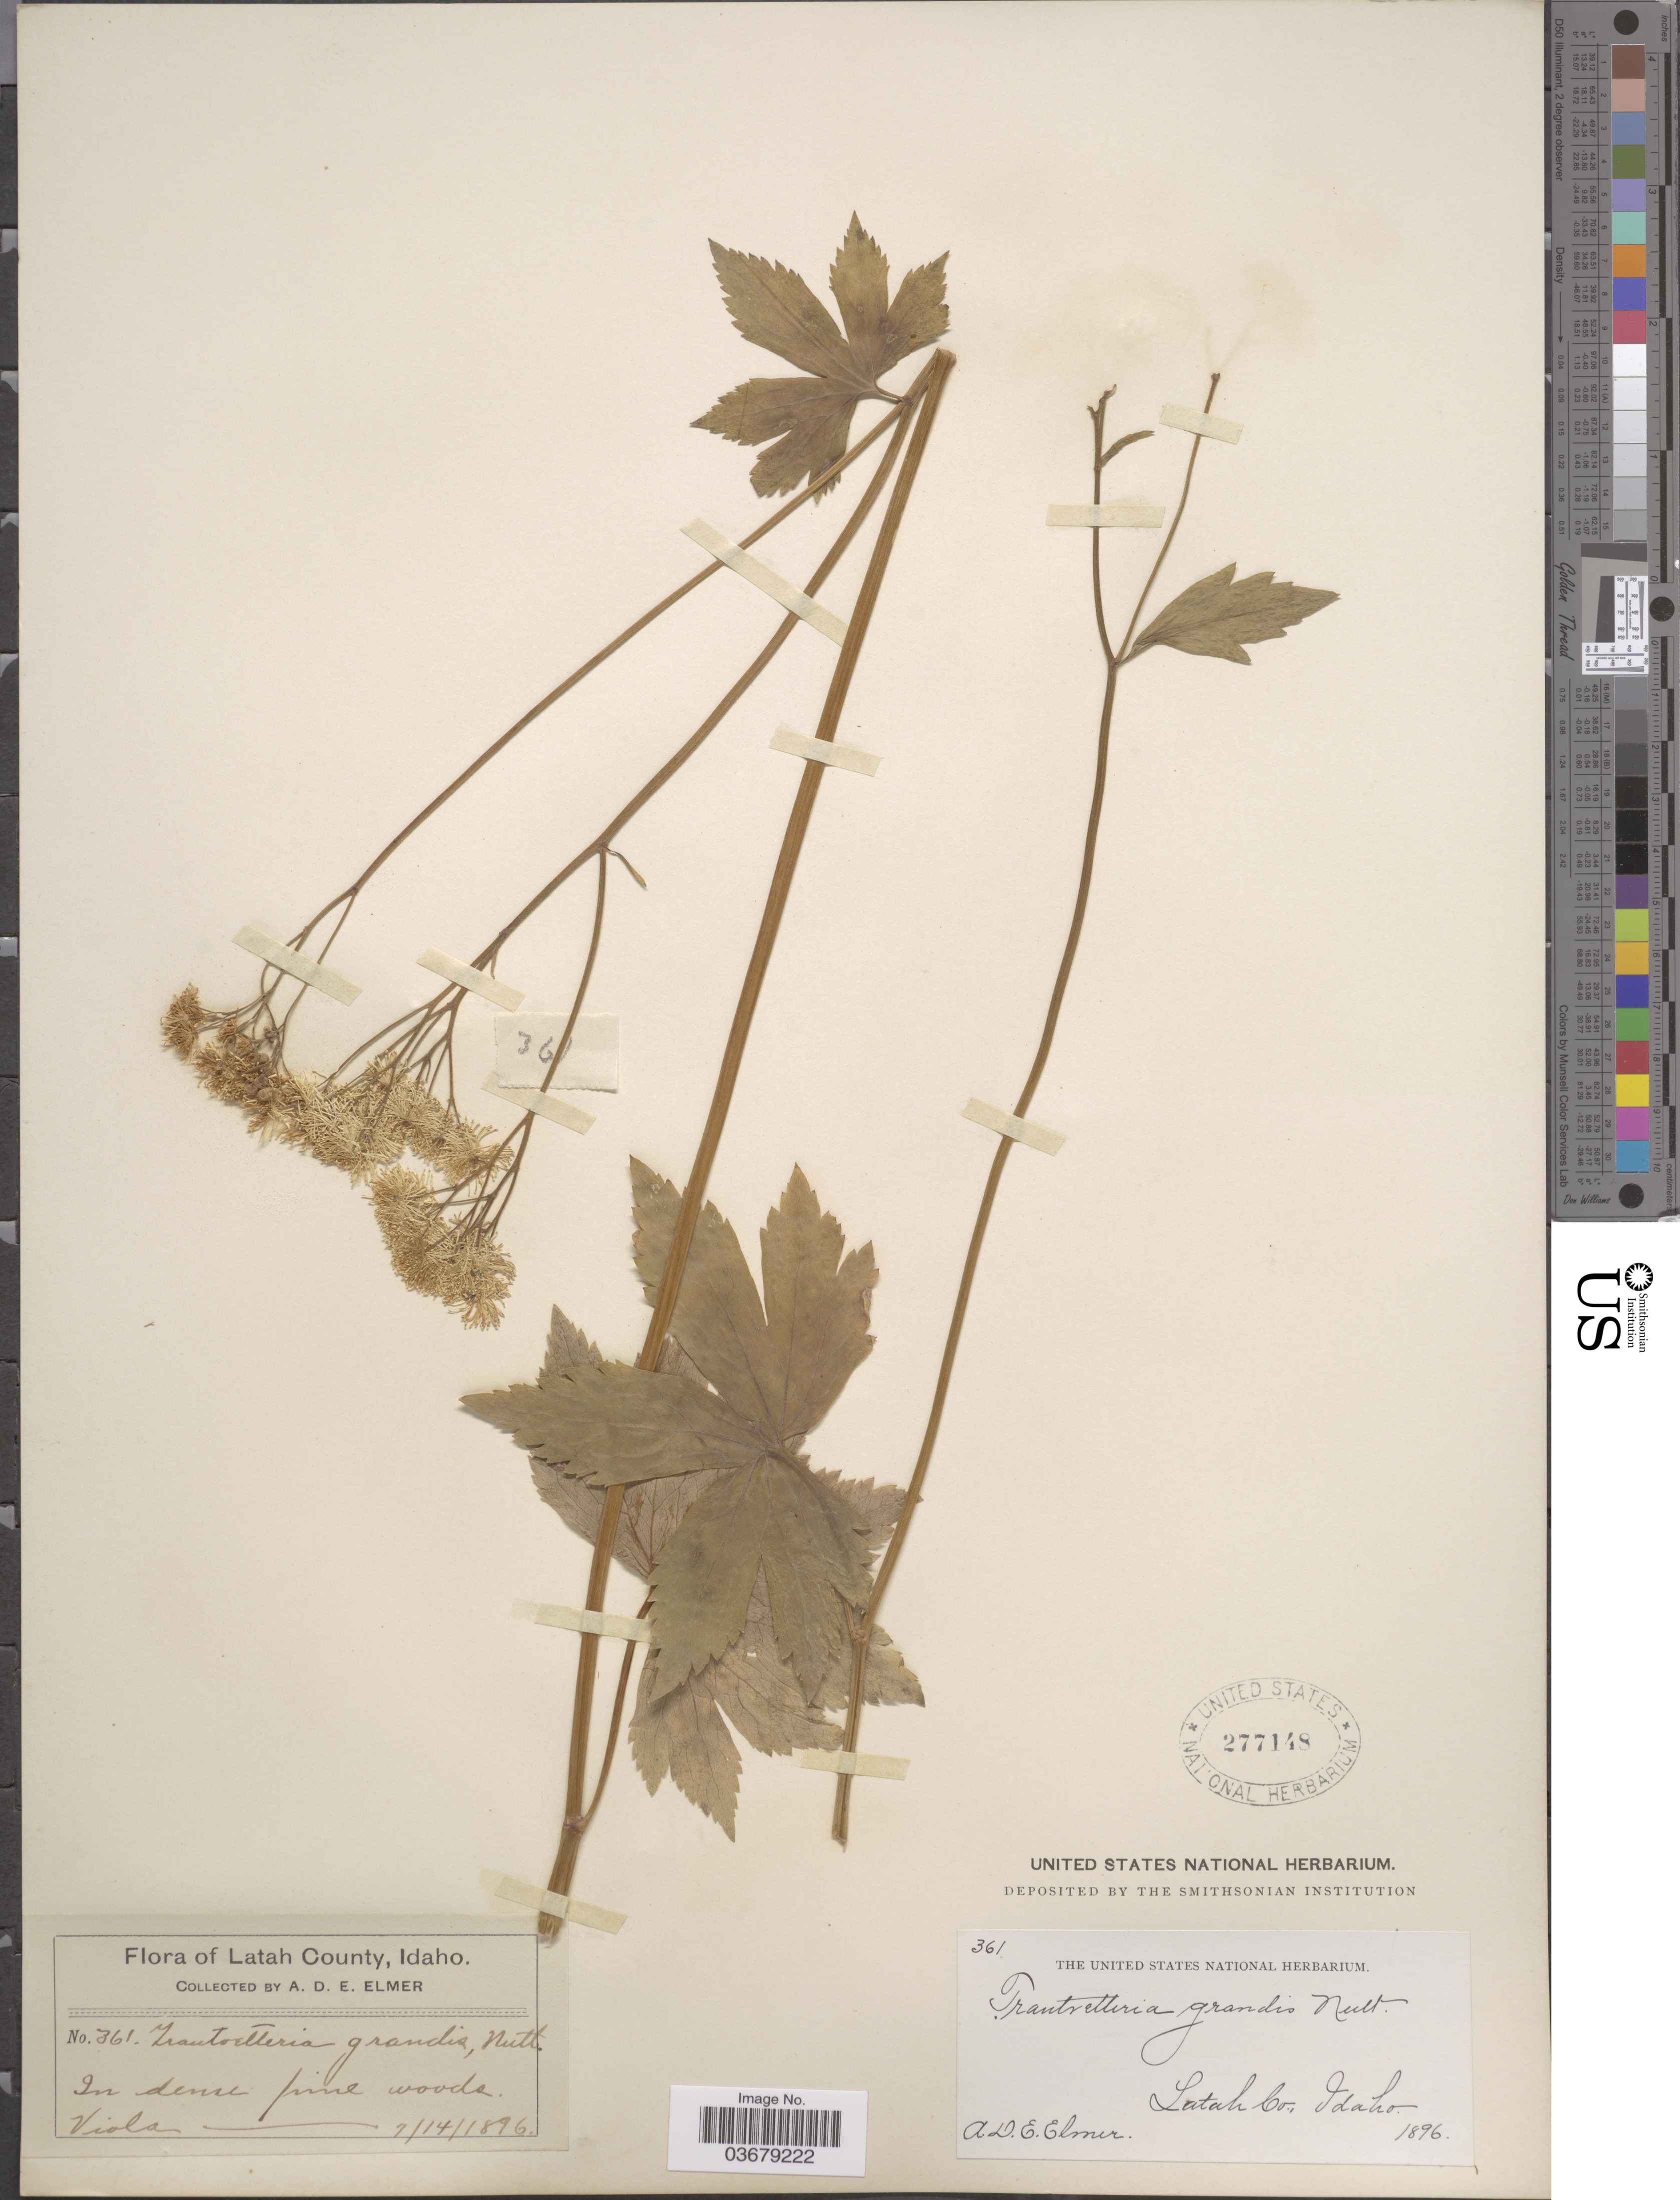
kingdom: Plantae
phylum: Tracheophyta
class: Magnoliopsida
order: Ranunculales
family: Ranunculaceae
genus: Trautvetteria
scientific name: Trautvetteria caroliniensis var. grandis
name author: (Water) Vail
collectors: A. D. E. Elmer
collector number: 361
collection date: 1896-07-14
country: United States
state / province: Idaho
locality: Latah County. Viola.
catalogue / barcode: US 277148